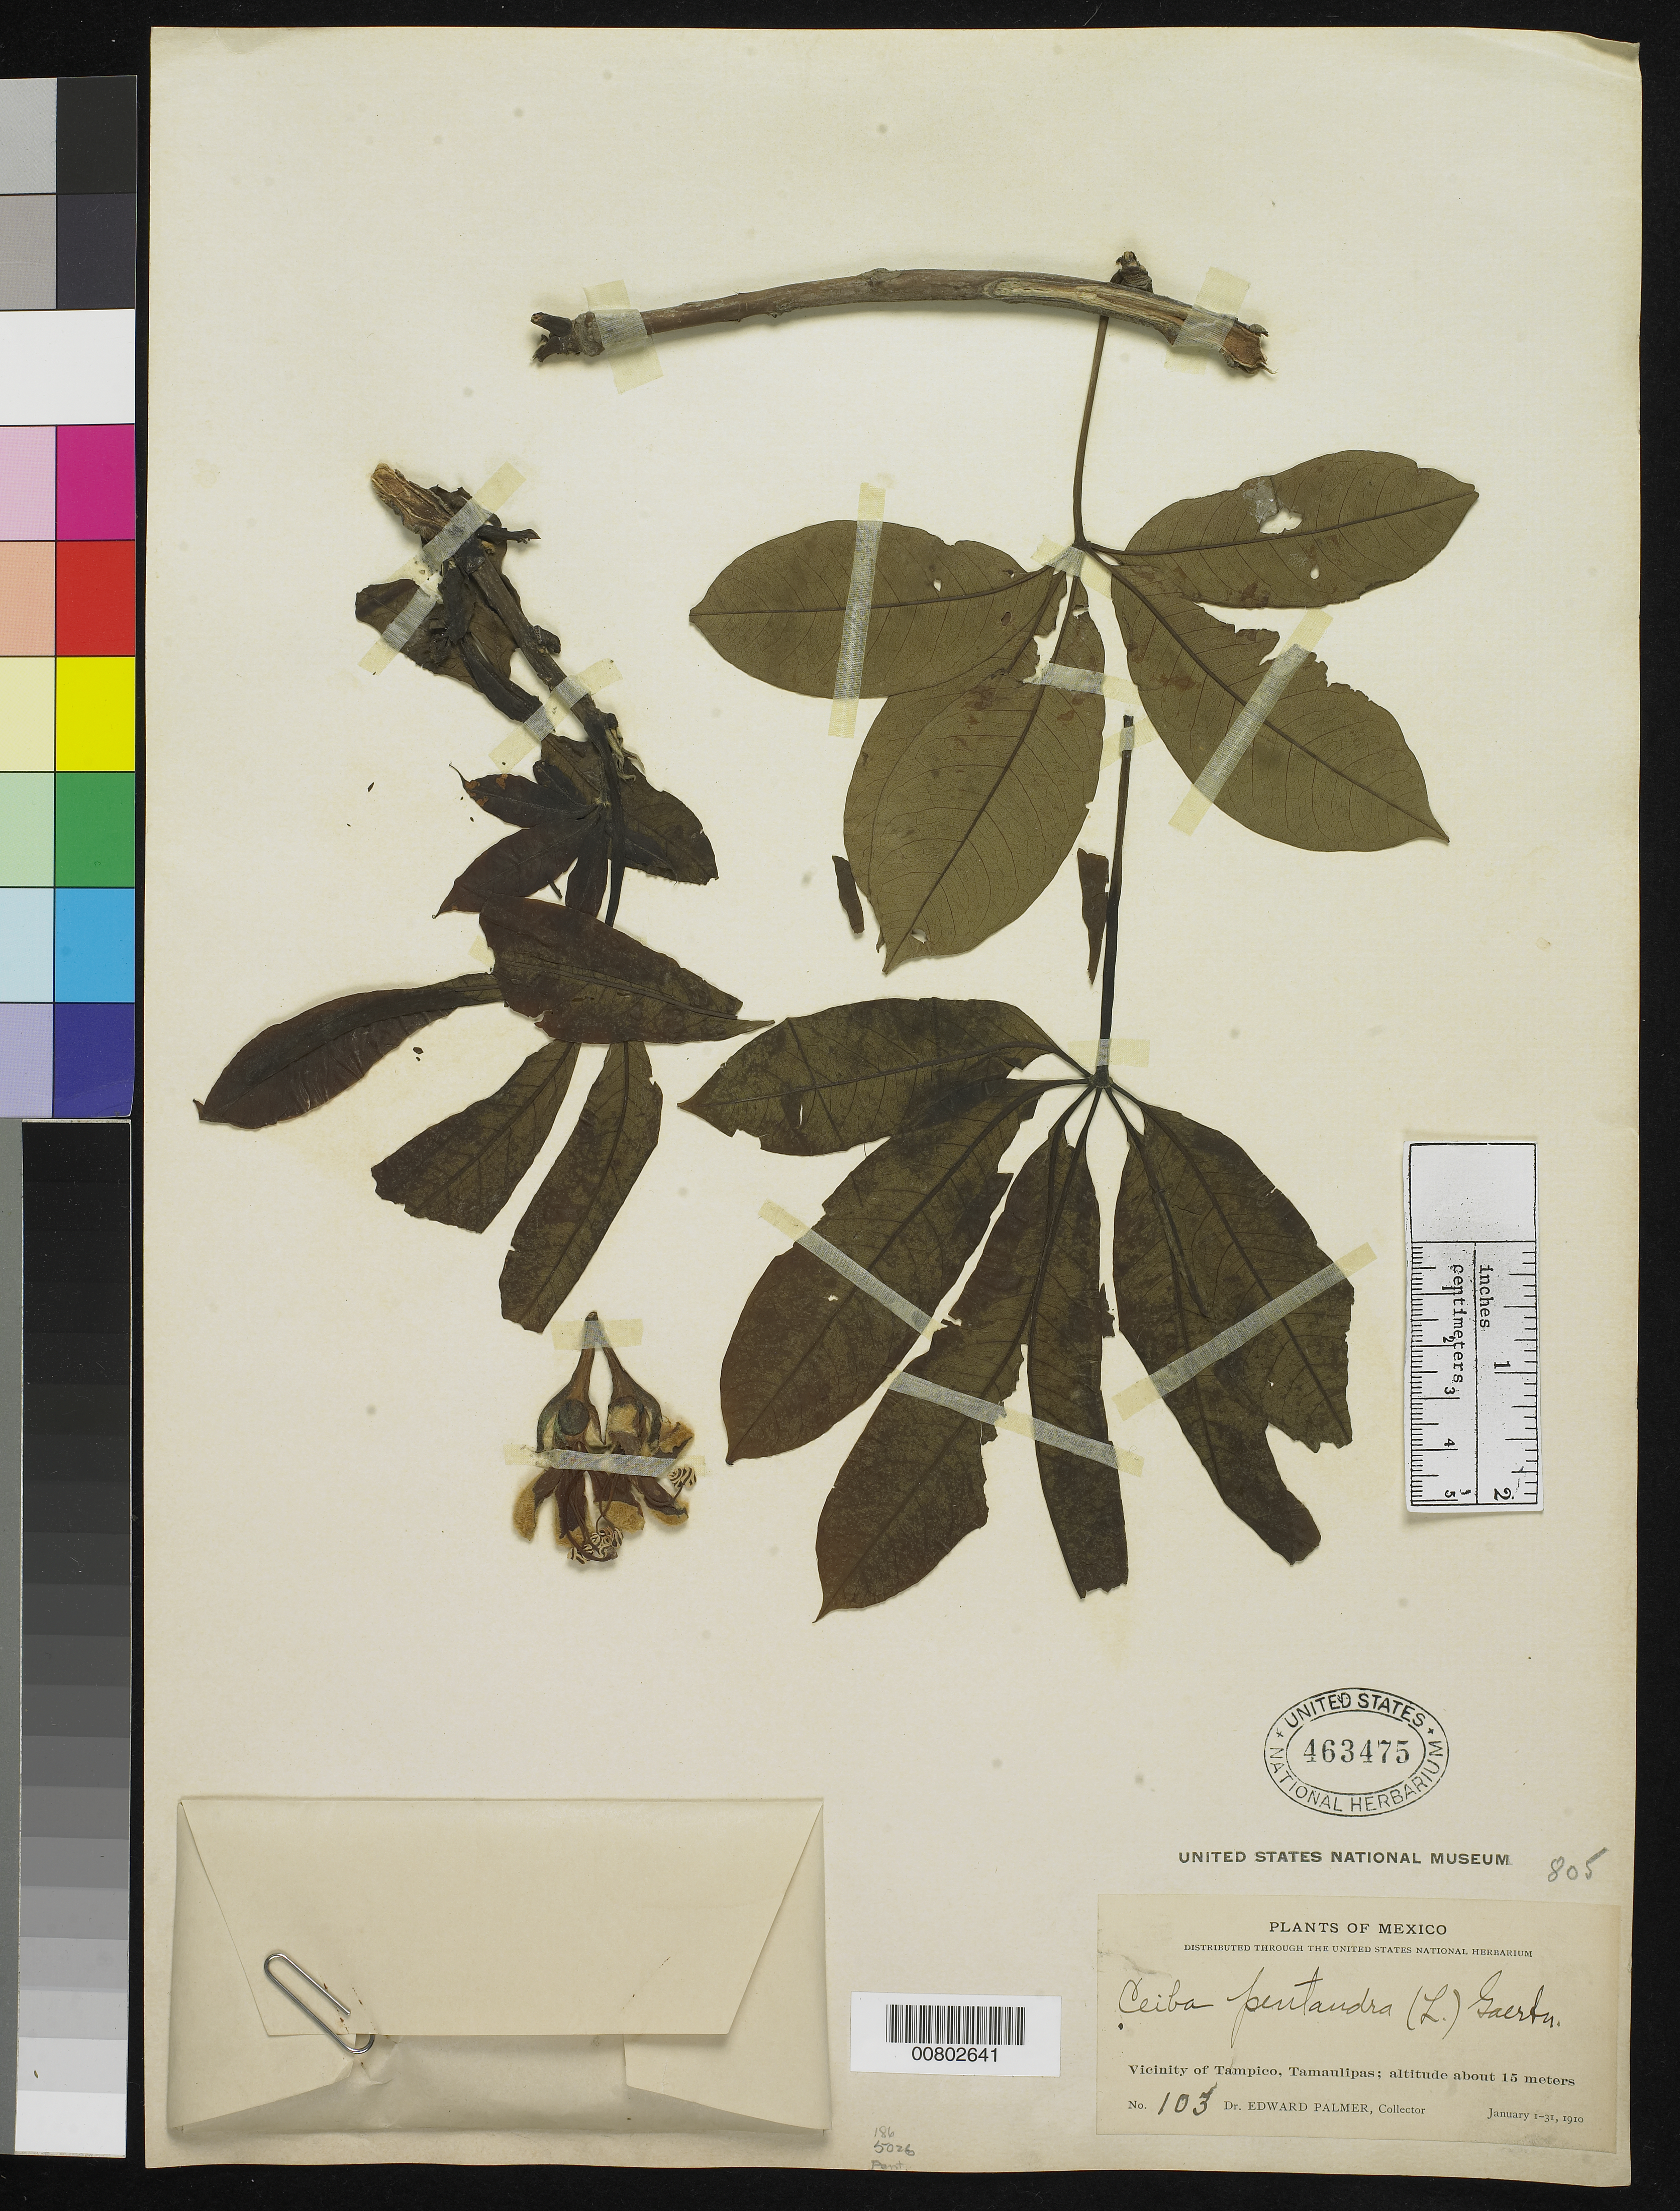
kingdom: Plantae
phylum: Tracheophyta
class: Magnoliopsida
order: Malvales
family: Malvaceae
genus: Ceiba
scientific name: Ceiba pentandra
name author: (L.) Gaertn.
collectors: E. Palmer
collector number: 103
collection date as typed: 01 Jan 1910 to 31 Jan 1910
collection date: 1910-01-01/1910-01-31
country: Mexico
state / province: Tamaulipas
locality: Vicinity of Tampico, Tamaulipas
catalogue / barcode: US 463475